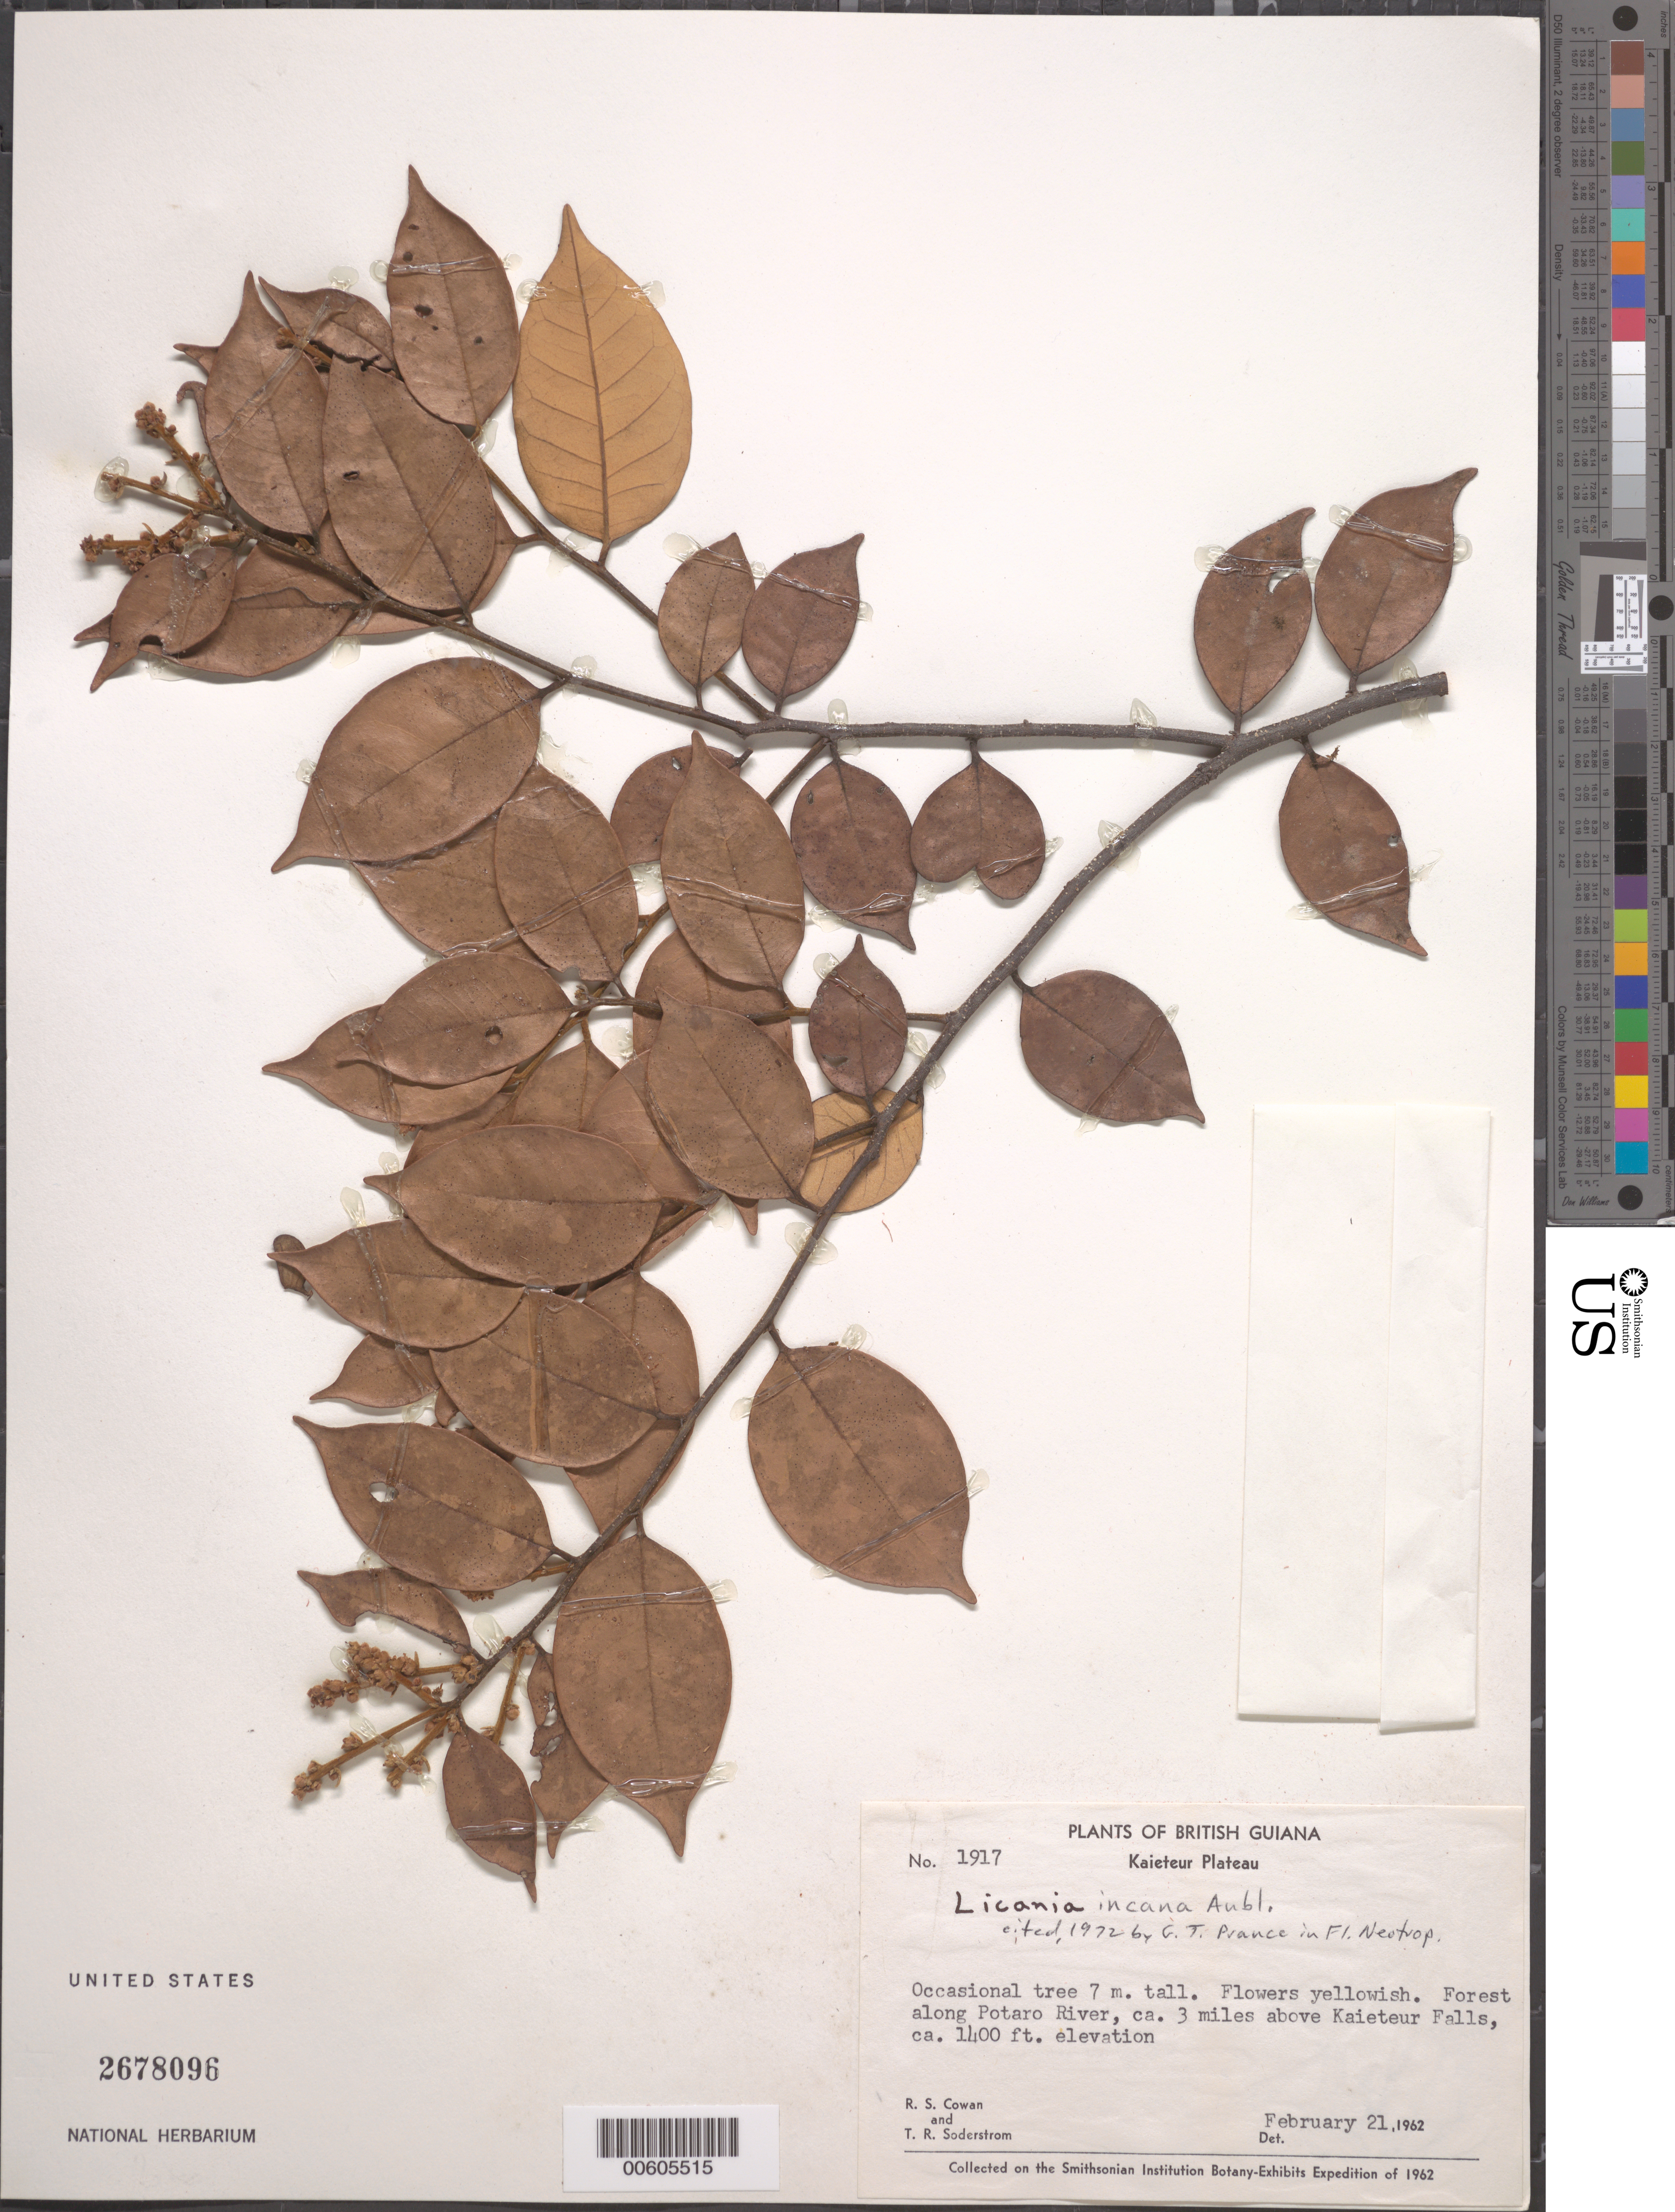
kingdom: Plantae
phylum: Tracheophyta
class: Magnoliopsida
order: Malpighiales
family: Chrysobalanaceae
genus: Licania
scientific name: Licania incana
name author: Aubl.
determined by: Prance, G. T.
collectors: R. S. Cowan & T. R. Soderstrom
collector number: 1917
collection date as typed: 21-Feb-62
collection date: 1962-02-21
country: Guyana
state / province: Potaro-Siparuni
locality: Kaieteur Plateau, Potaro R., 3 mi. above Kaieteur Falls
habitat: Forest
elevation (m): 427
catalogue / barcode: US 2678096